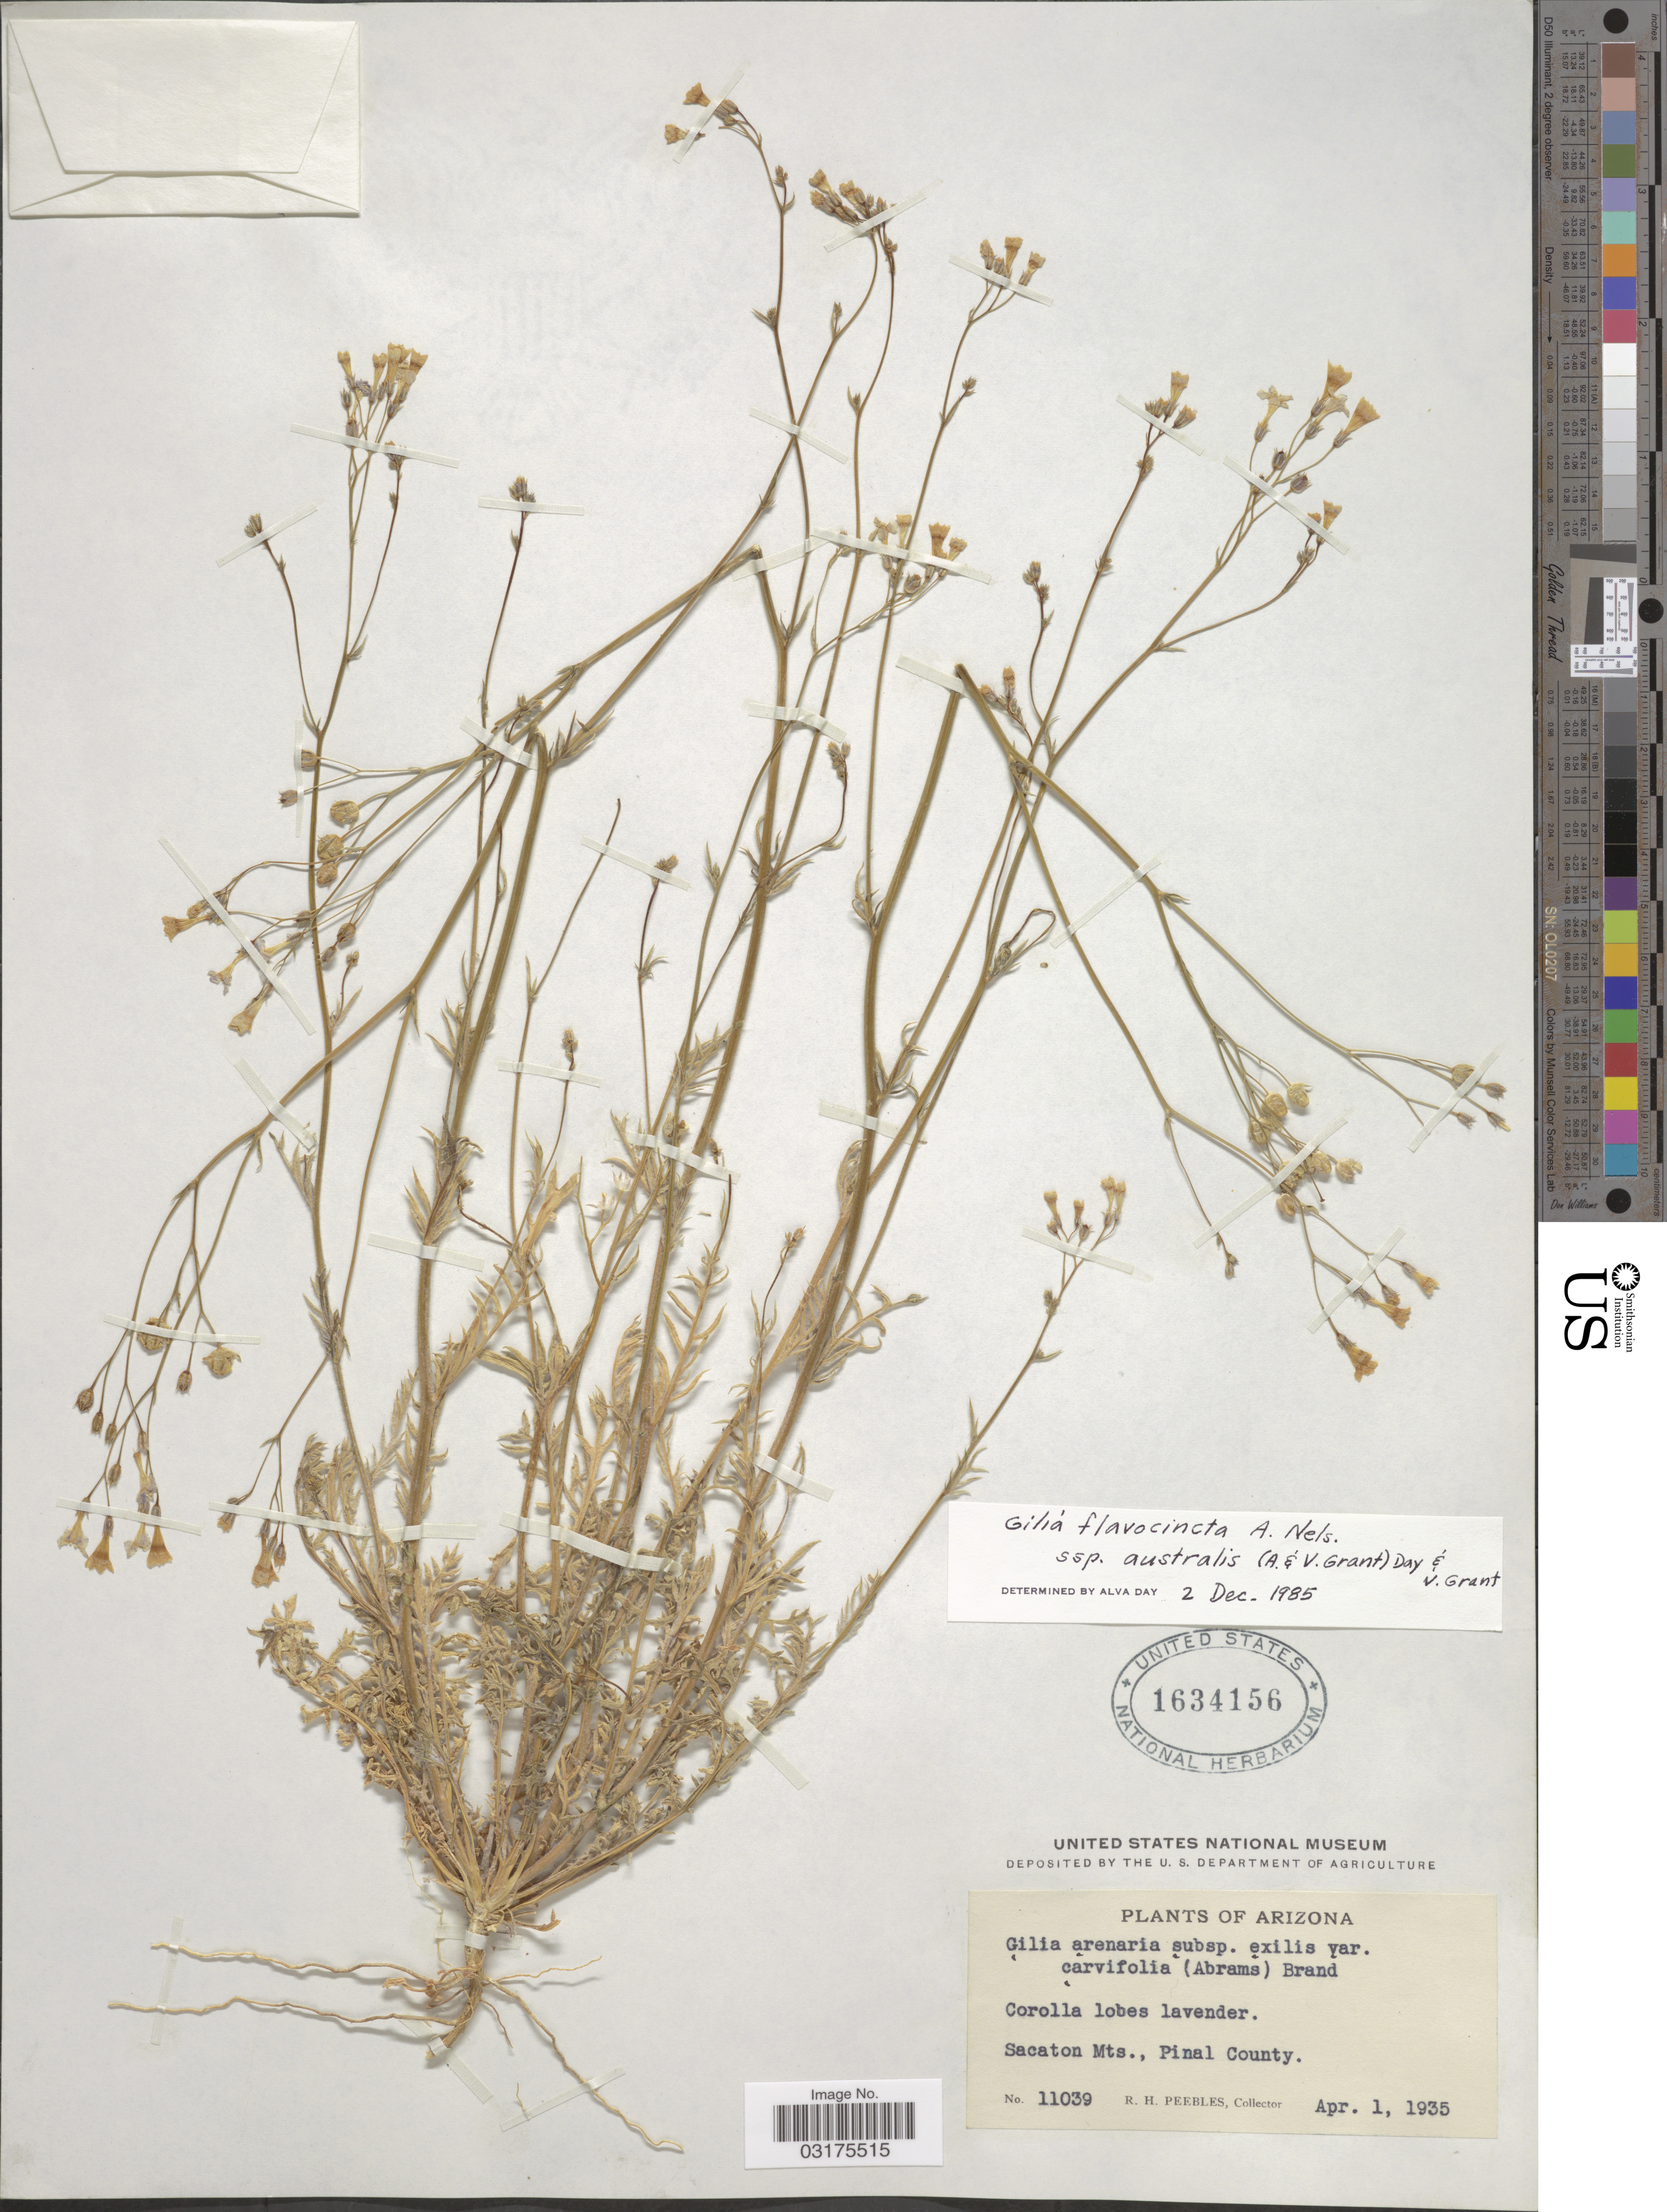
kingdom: Plantae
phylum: Tracheophyta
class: Magnoliopsida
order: Ericales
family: Polemoniaceae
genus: Gilia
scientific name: Gilia flavocincta subsp. australis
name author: A. Nelson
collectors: R. H. Peebles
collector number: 11039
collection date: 1935-04-01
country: United States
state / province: Arizona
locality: Sacaton Mts., Pinal County.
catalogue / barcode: US 1634156